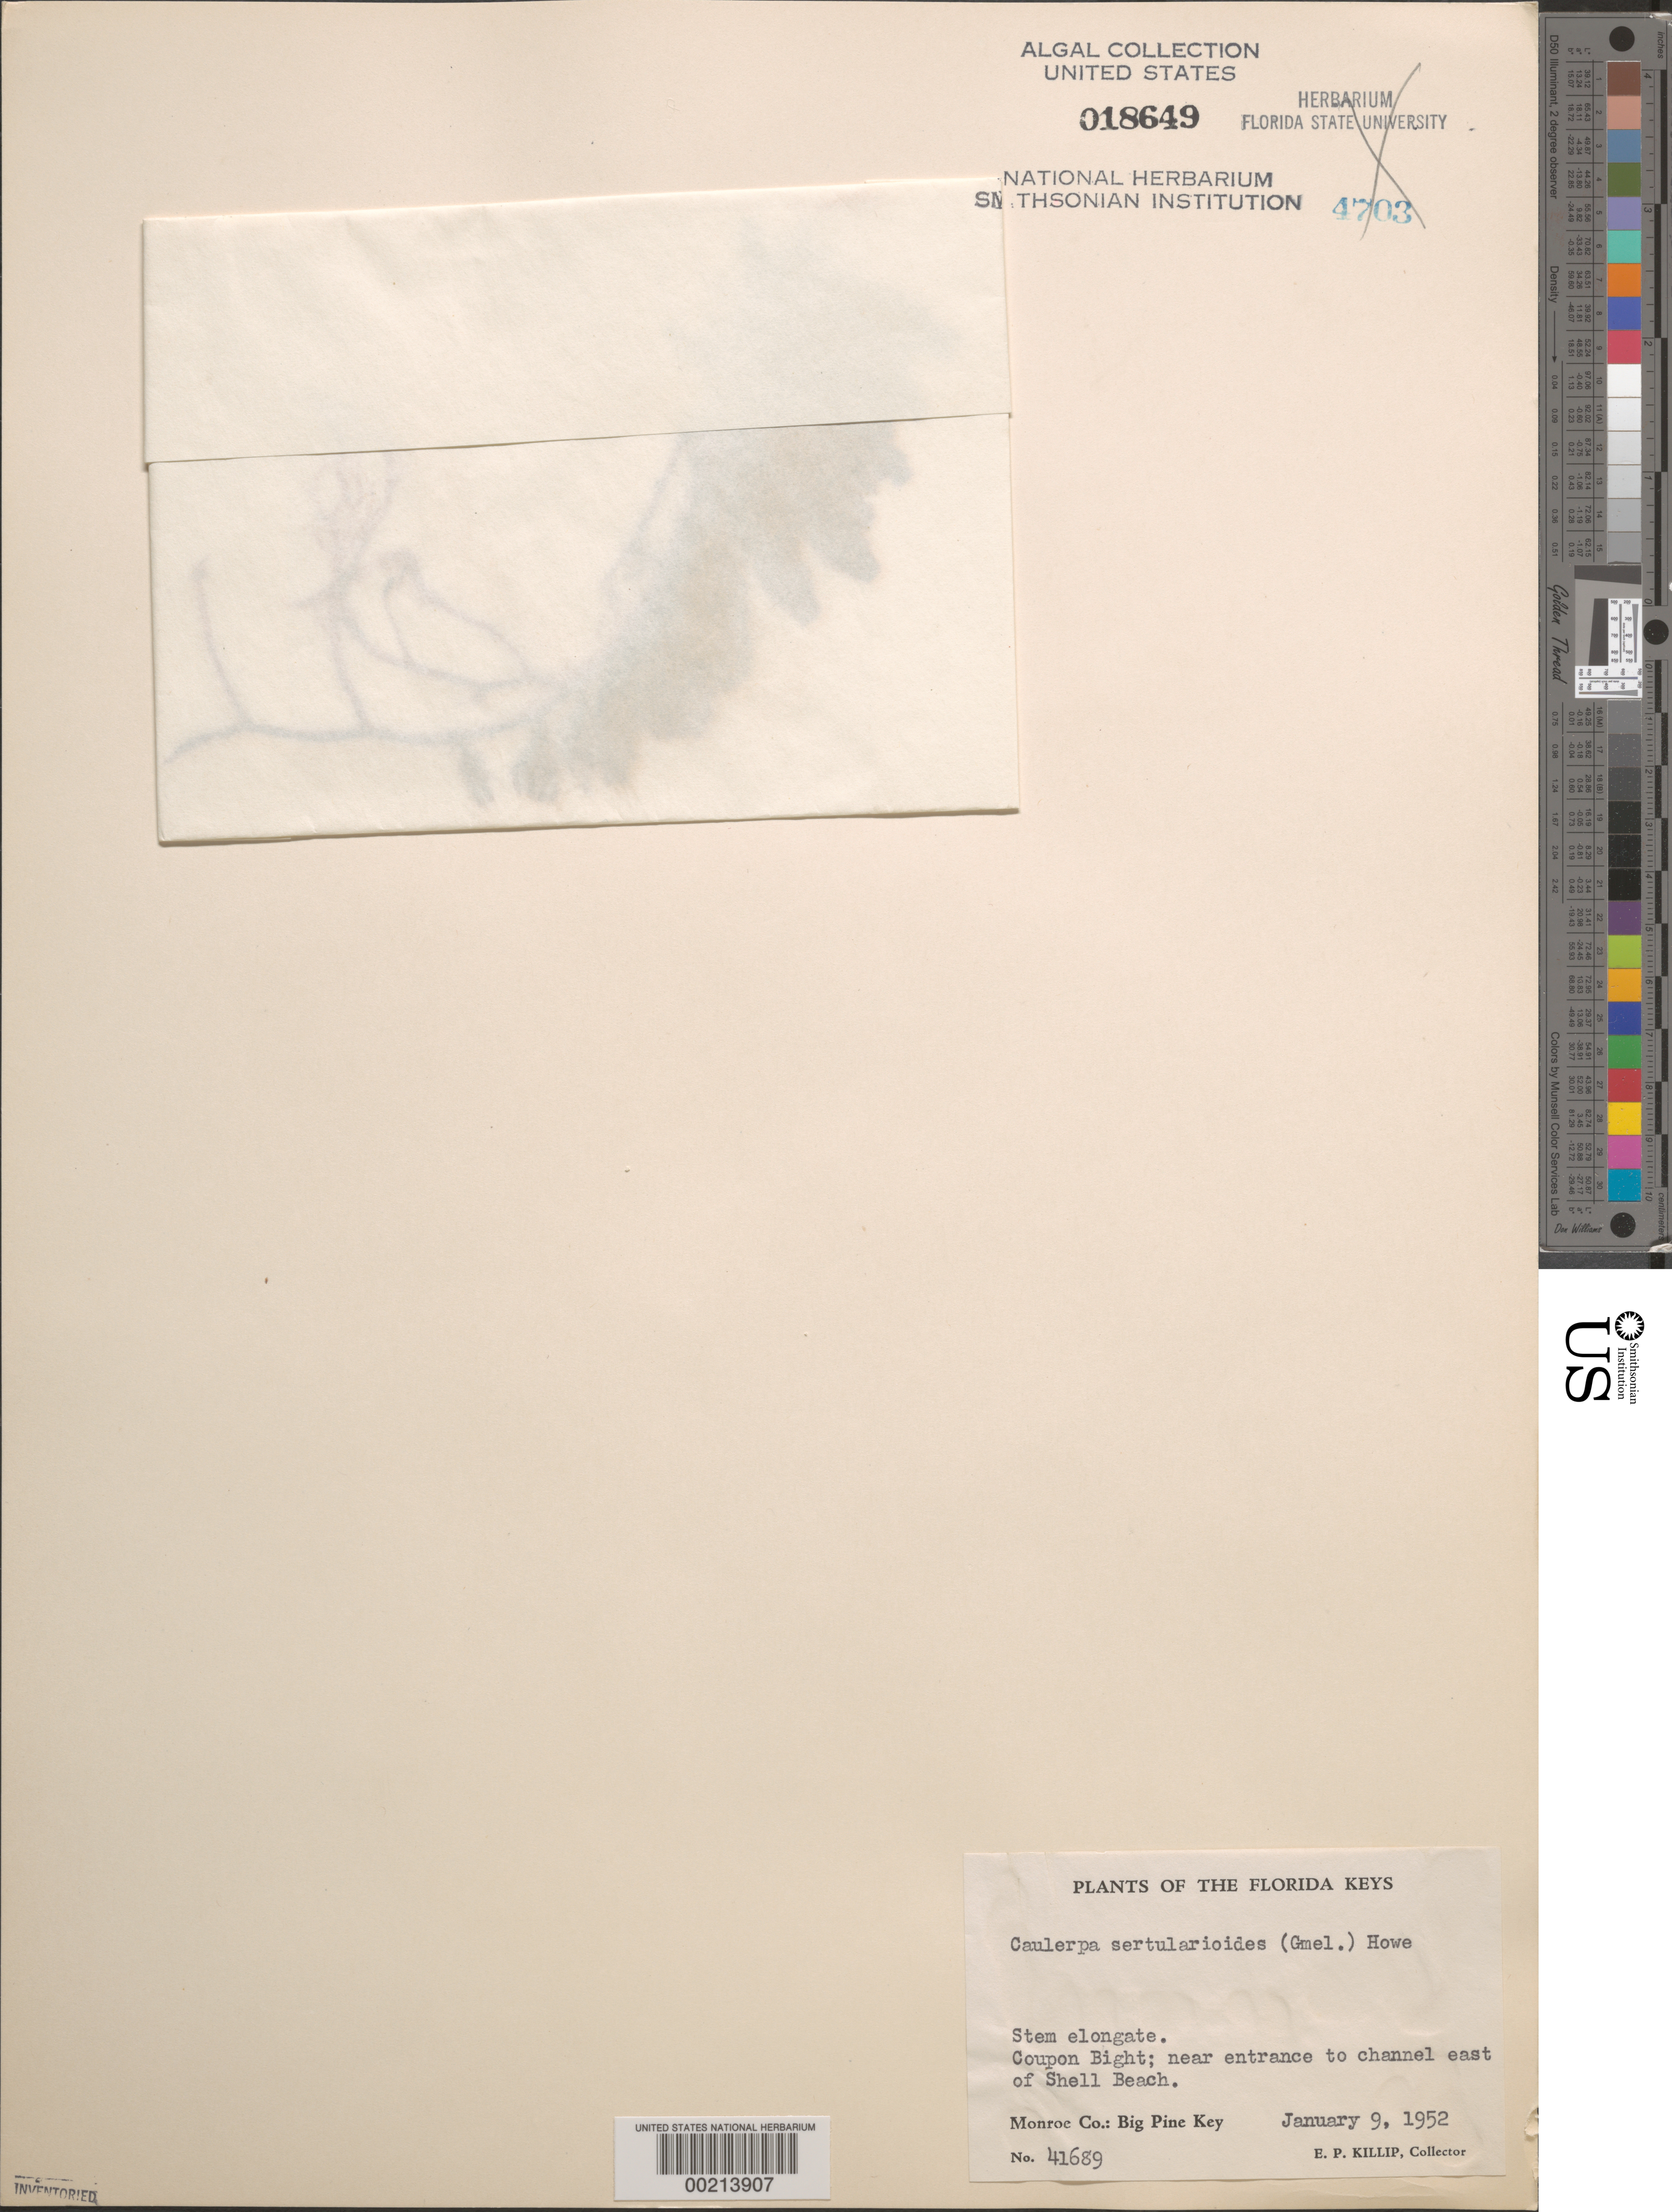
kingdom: Plantae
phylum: Chlorophyta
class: Ulvophyceae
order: Bryopsidales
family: Caulerpaceae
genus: Caulerpa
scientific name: Caulerpa sertularioides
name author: (S.G. Gmel.) M. Howe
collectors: E. P. Killip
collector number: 41689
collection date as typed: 09 Jan 1952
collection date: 1952-01-09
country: United States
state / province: Florida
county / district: Monroe County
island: Big Pine Key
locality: Coupon Bight east of Shell Beach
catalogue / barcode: US 18649